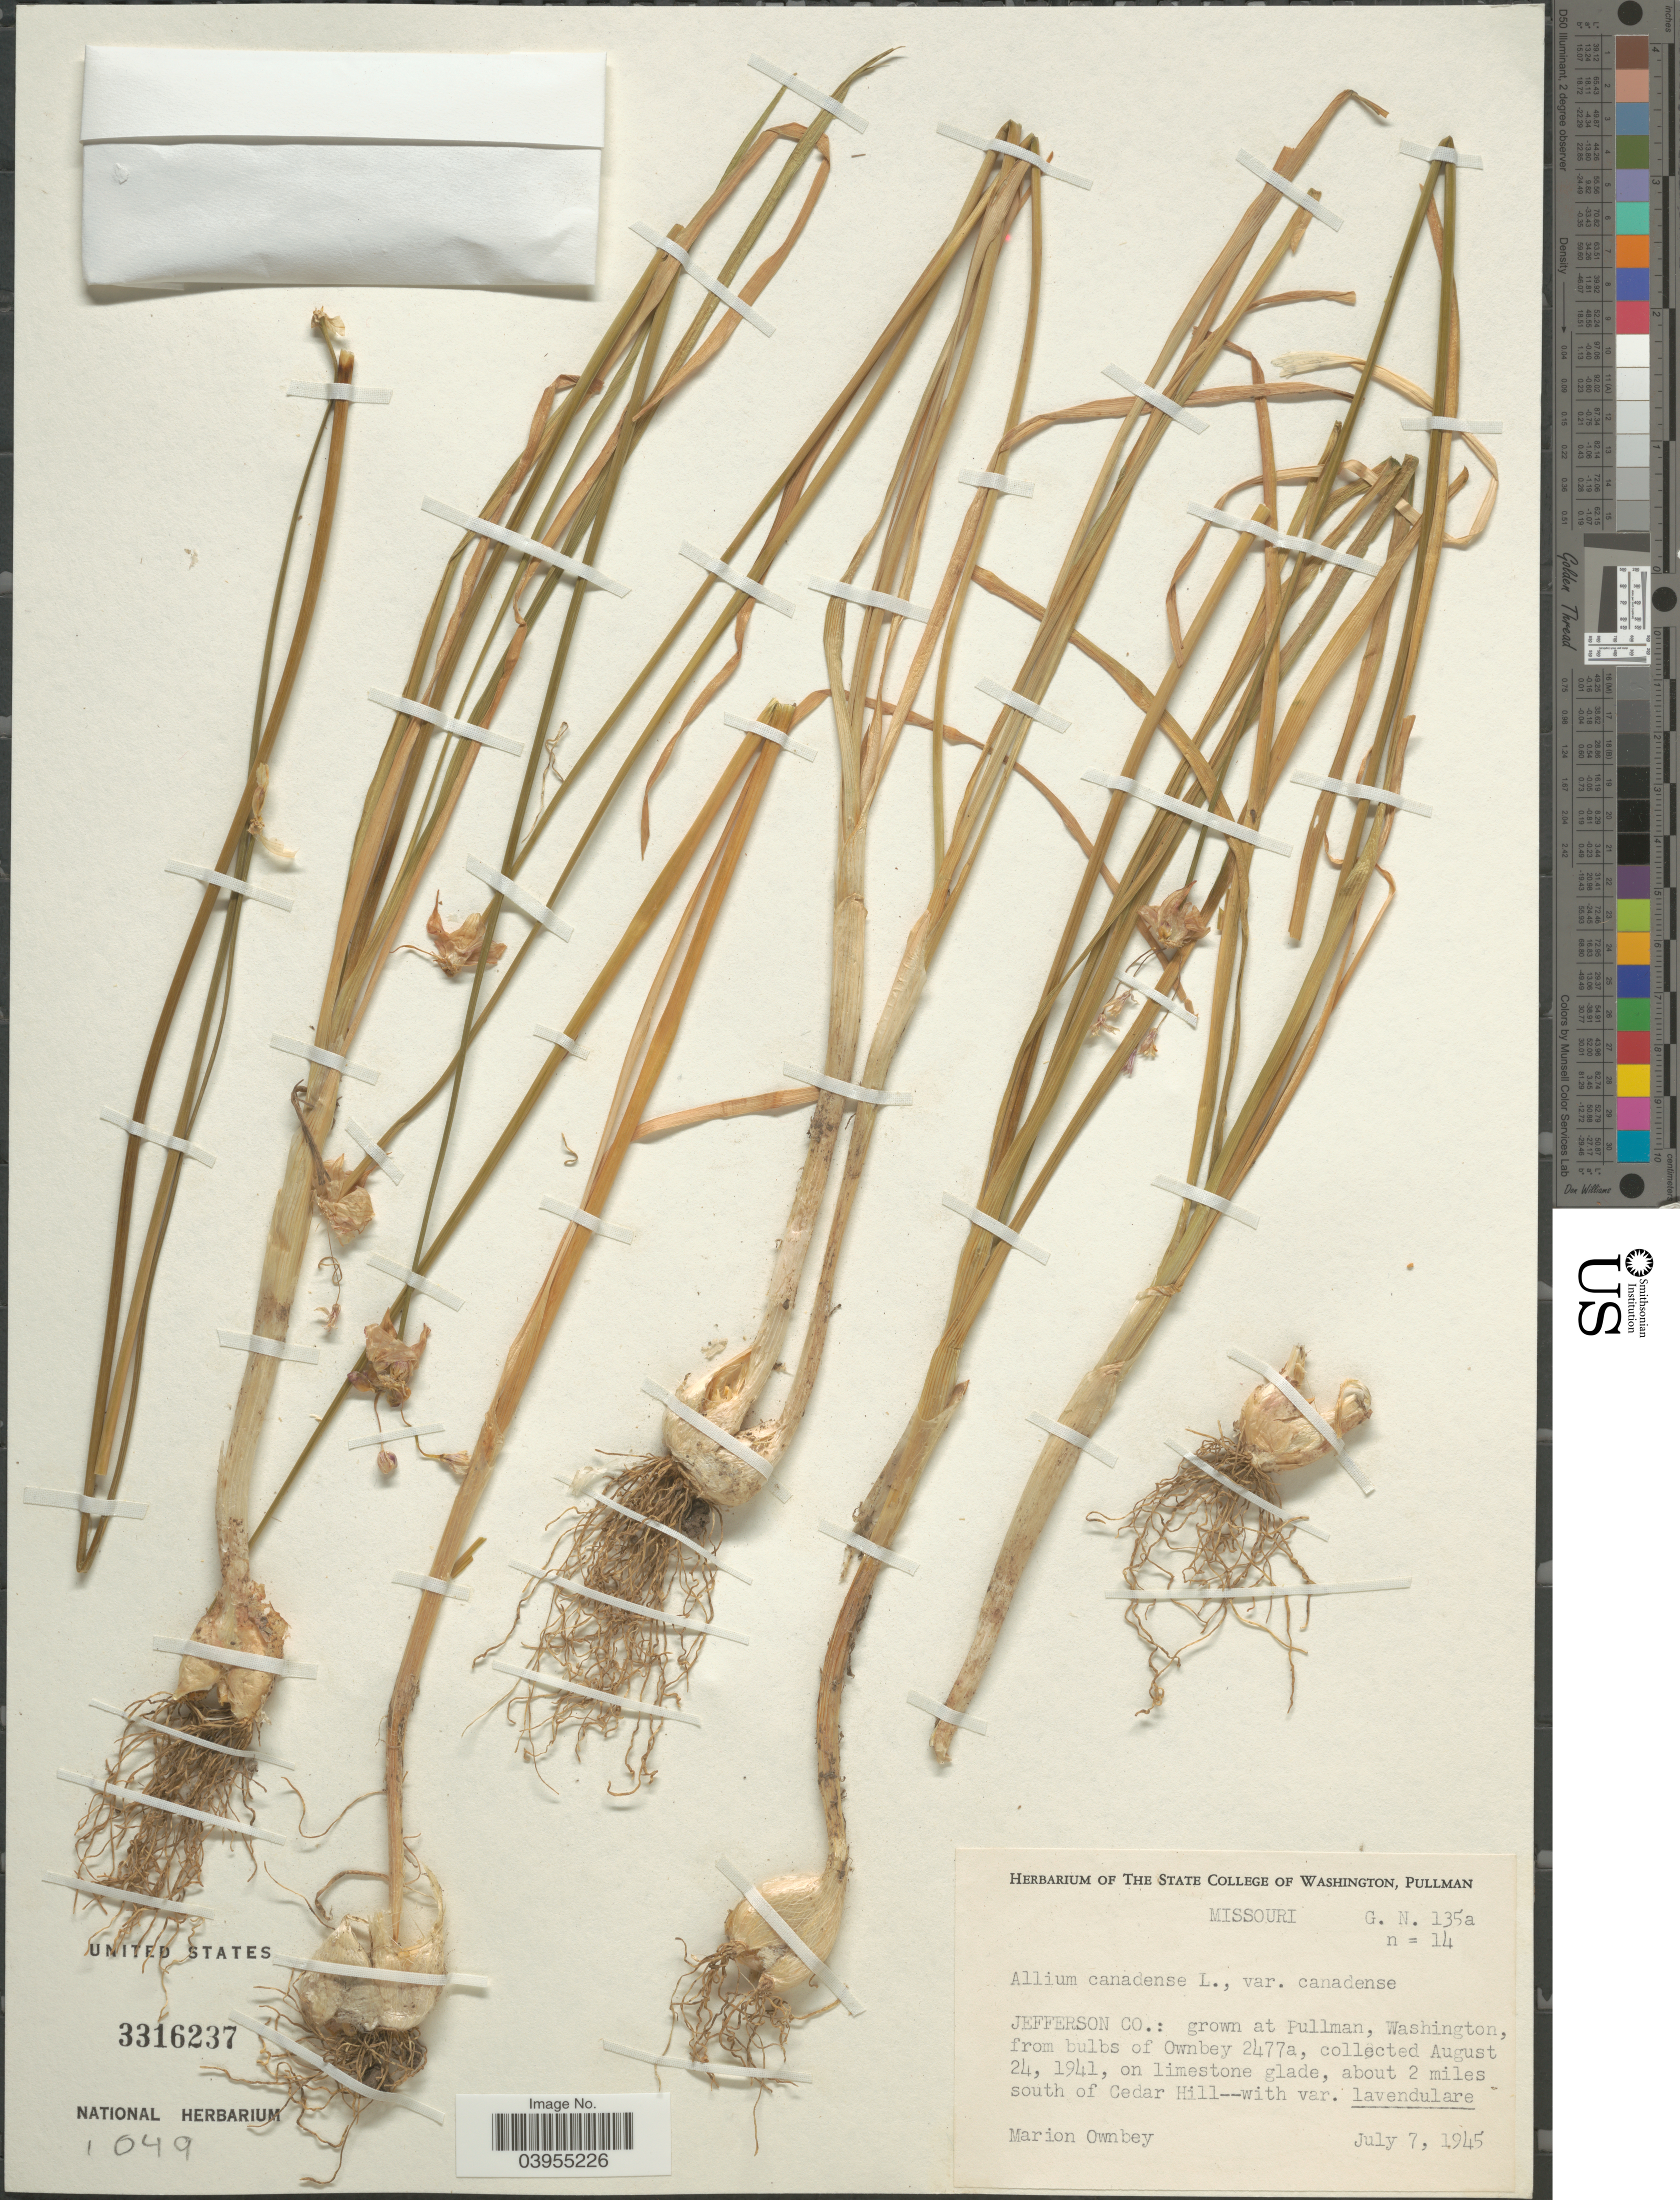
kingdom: Plantae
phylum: Tracheophyta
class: Liliopsida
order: Asparagales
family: Amaryllidaceae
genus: Allium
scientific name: Allium canadense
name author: L.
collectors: M. Ownbey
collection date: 1945-07-07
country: United States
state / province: Missouri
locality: Jefferson Co.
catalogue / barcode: US 3316237